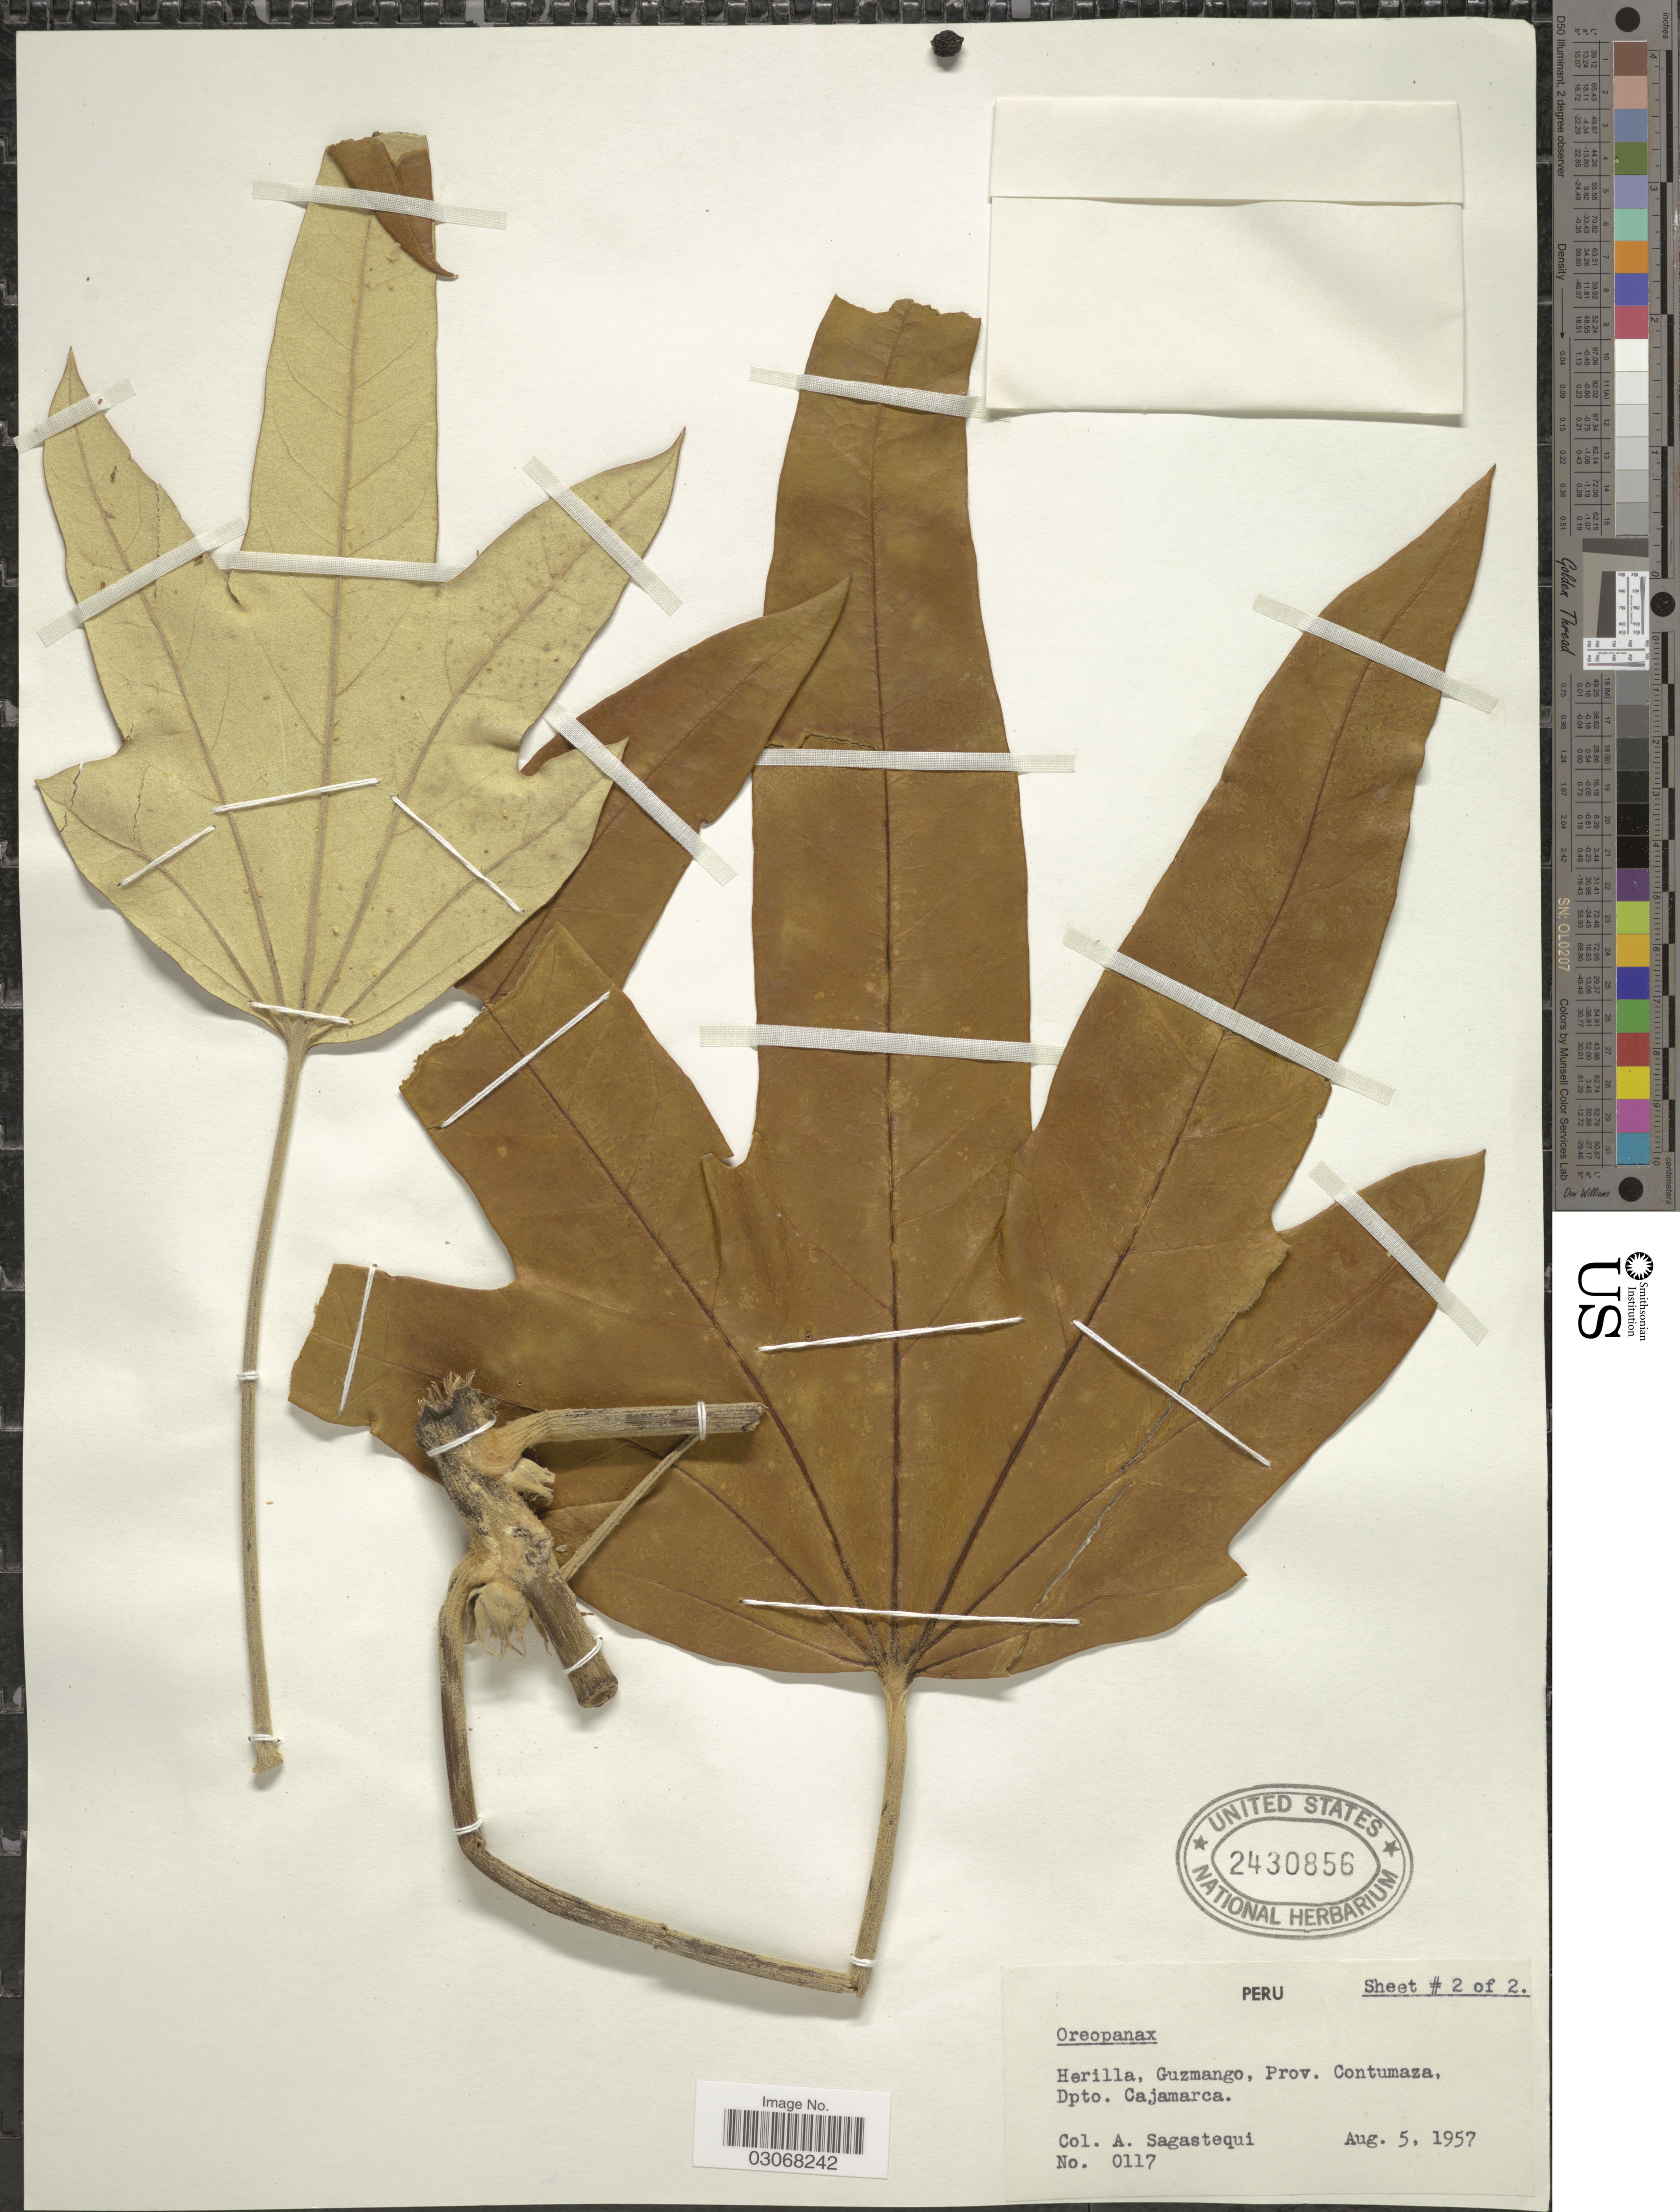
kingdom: Plantae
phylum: Tracheophyta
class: Magnoliopsida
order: Apiales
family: Araliaceae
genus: Oreopanax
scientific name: Oreopanax sp.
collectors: A. Sagastegui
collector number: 0117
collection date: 1957-08-05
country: Peru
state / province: Cajamarca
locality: Herilla, Guzmango, Prov. Contumaza, Dpto. Cajamarca.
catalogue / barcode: US 2430856